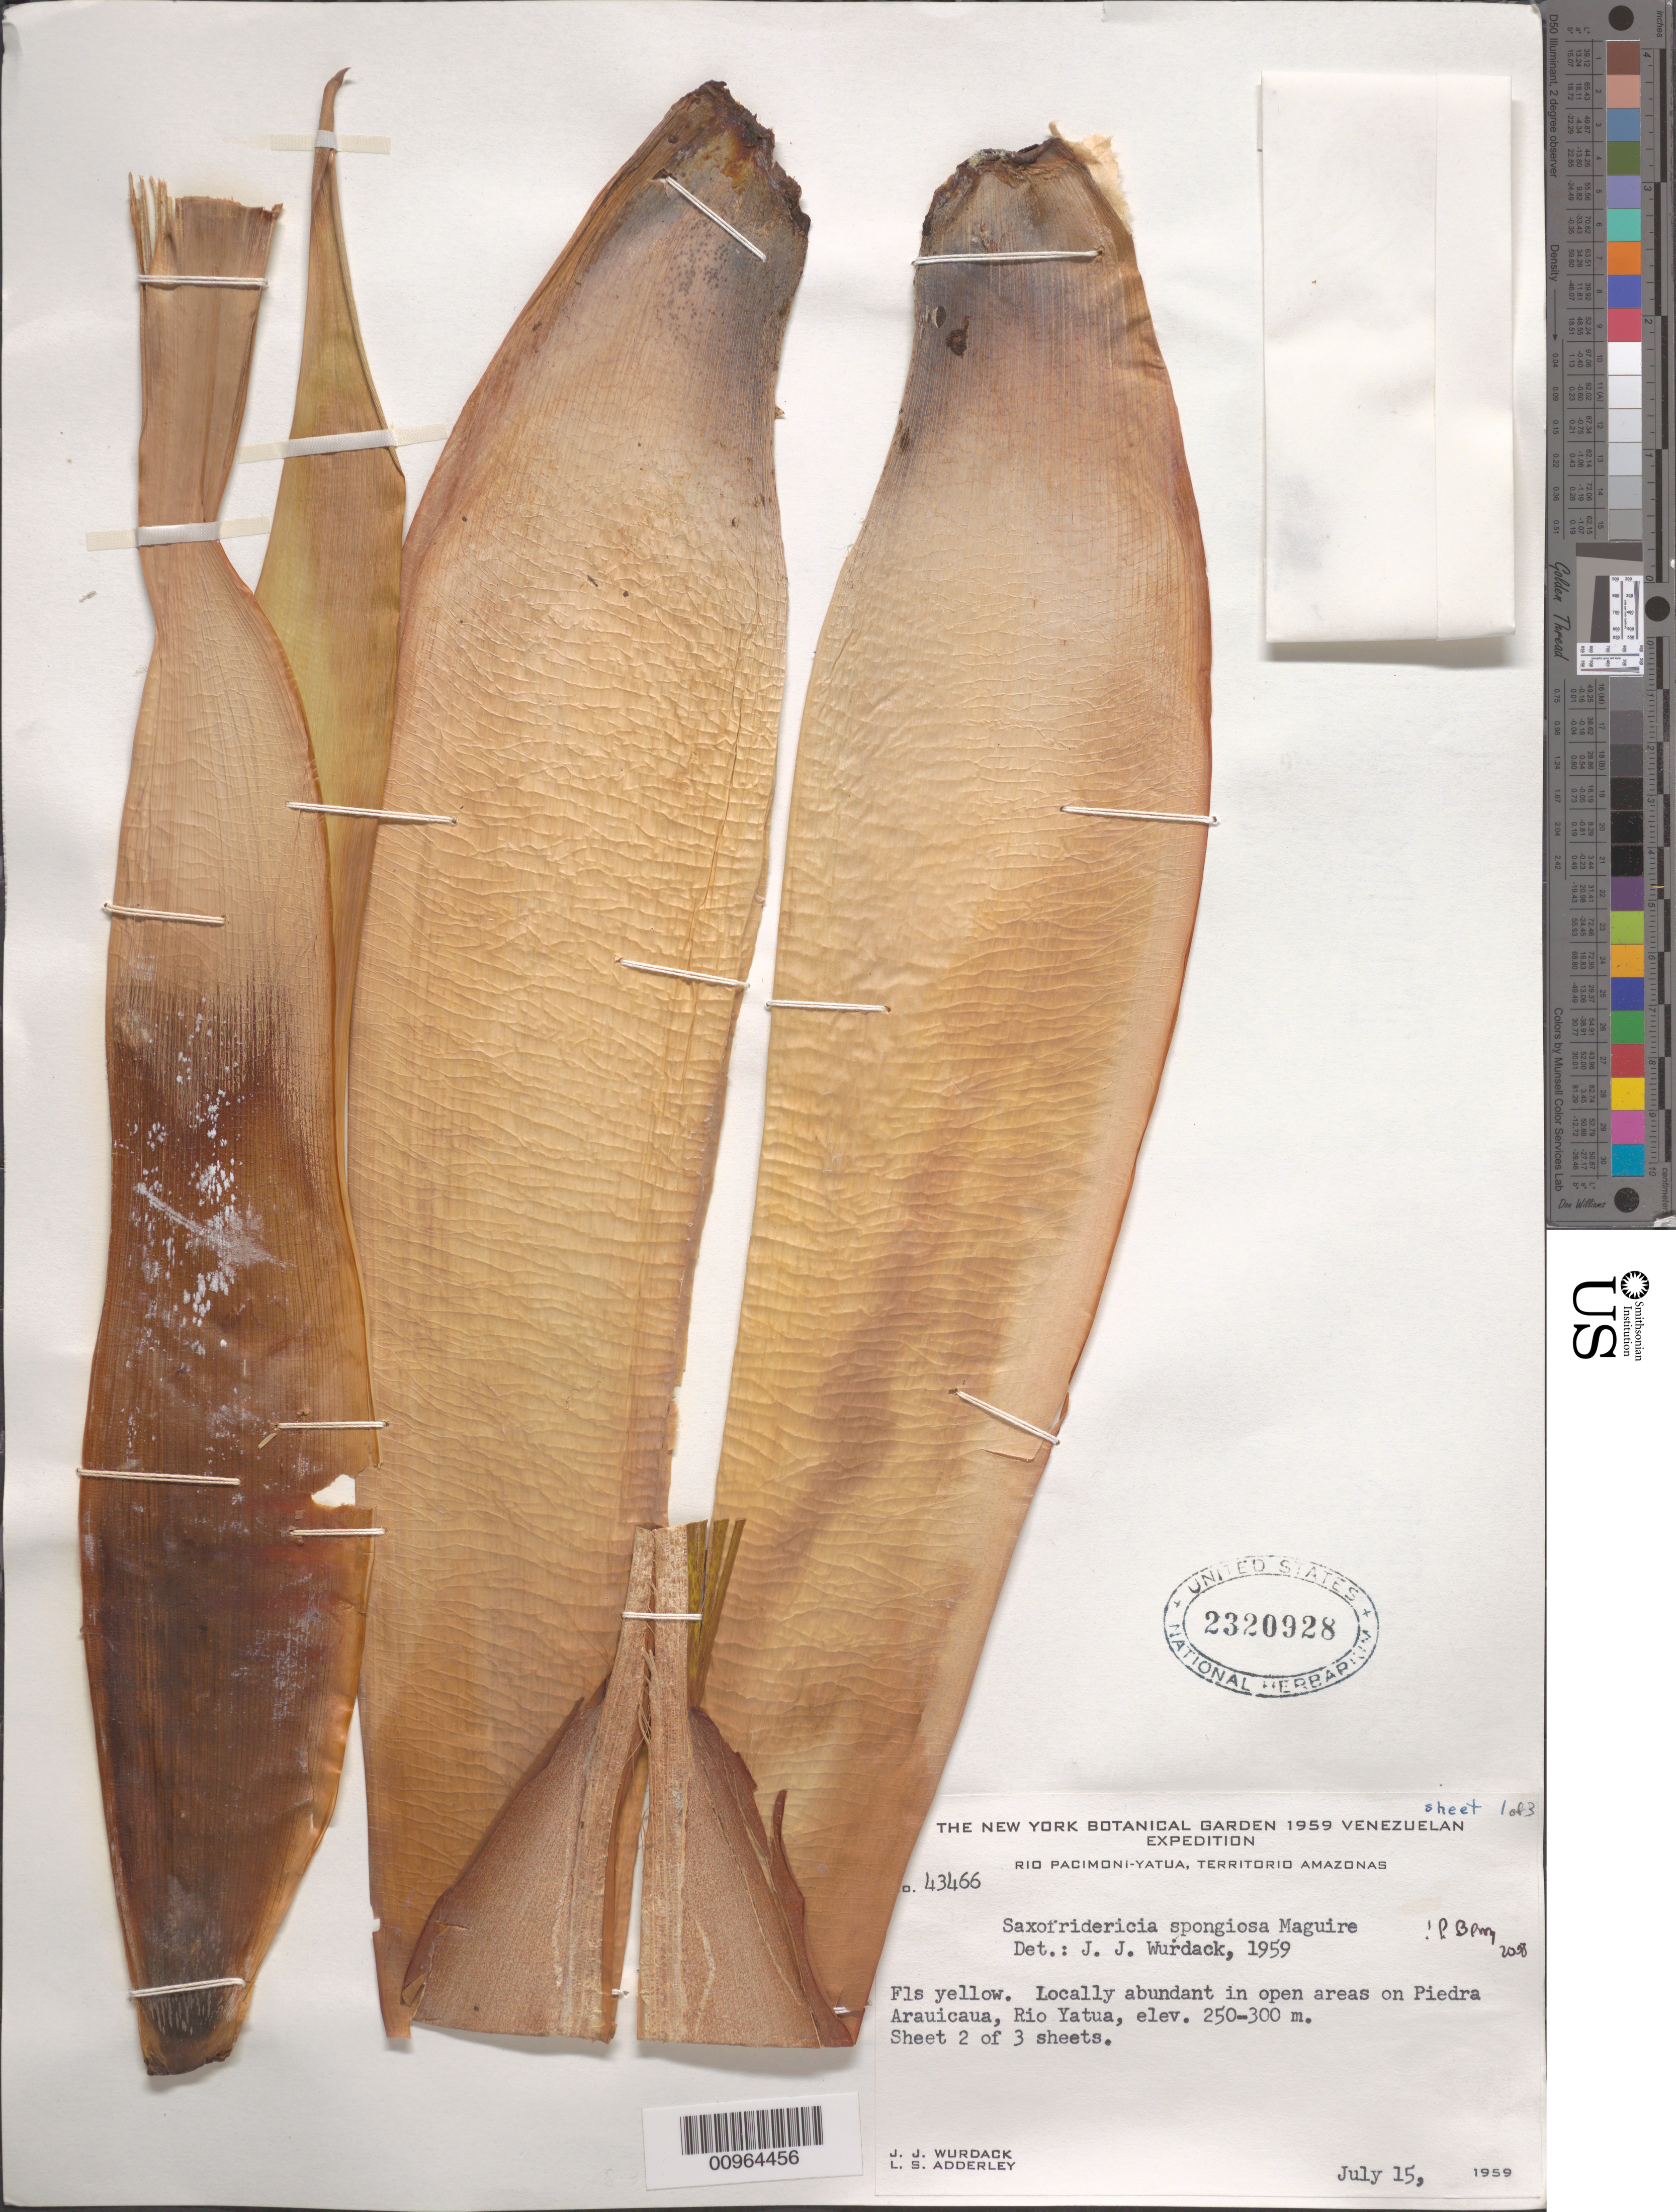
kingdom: Plantae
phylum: Tracheophyta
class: Liliopsida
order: Poales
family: Rapateaceae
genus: Saxofridericia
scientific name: Saxofridericia spongiosa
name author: Maguire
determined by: Berry, P. E., (WIS), University of Wisconsin - Madison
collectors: J. J. Wurdack & L. S. Adderley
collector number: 43466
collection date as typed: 15-Jul-59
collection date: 1959-07-15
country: Venezuela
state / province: Amazonas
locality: Piedra Arauicana, Río Pacimoni-Yatua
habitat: Open areas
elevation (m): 250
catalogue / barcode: US 2320928